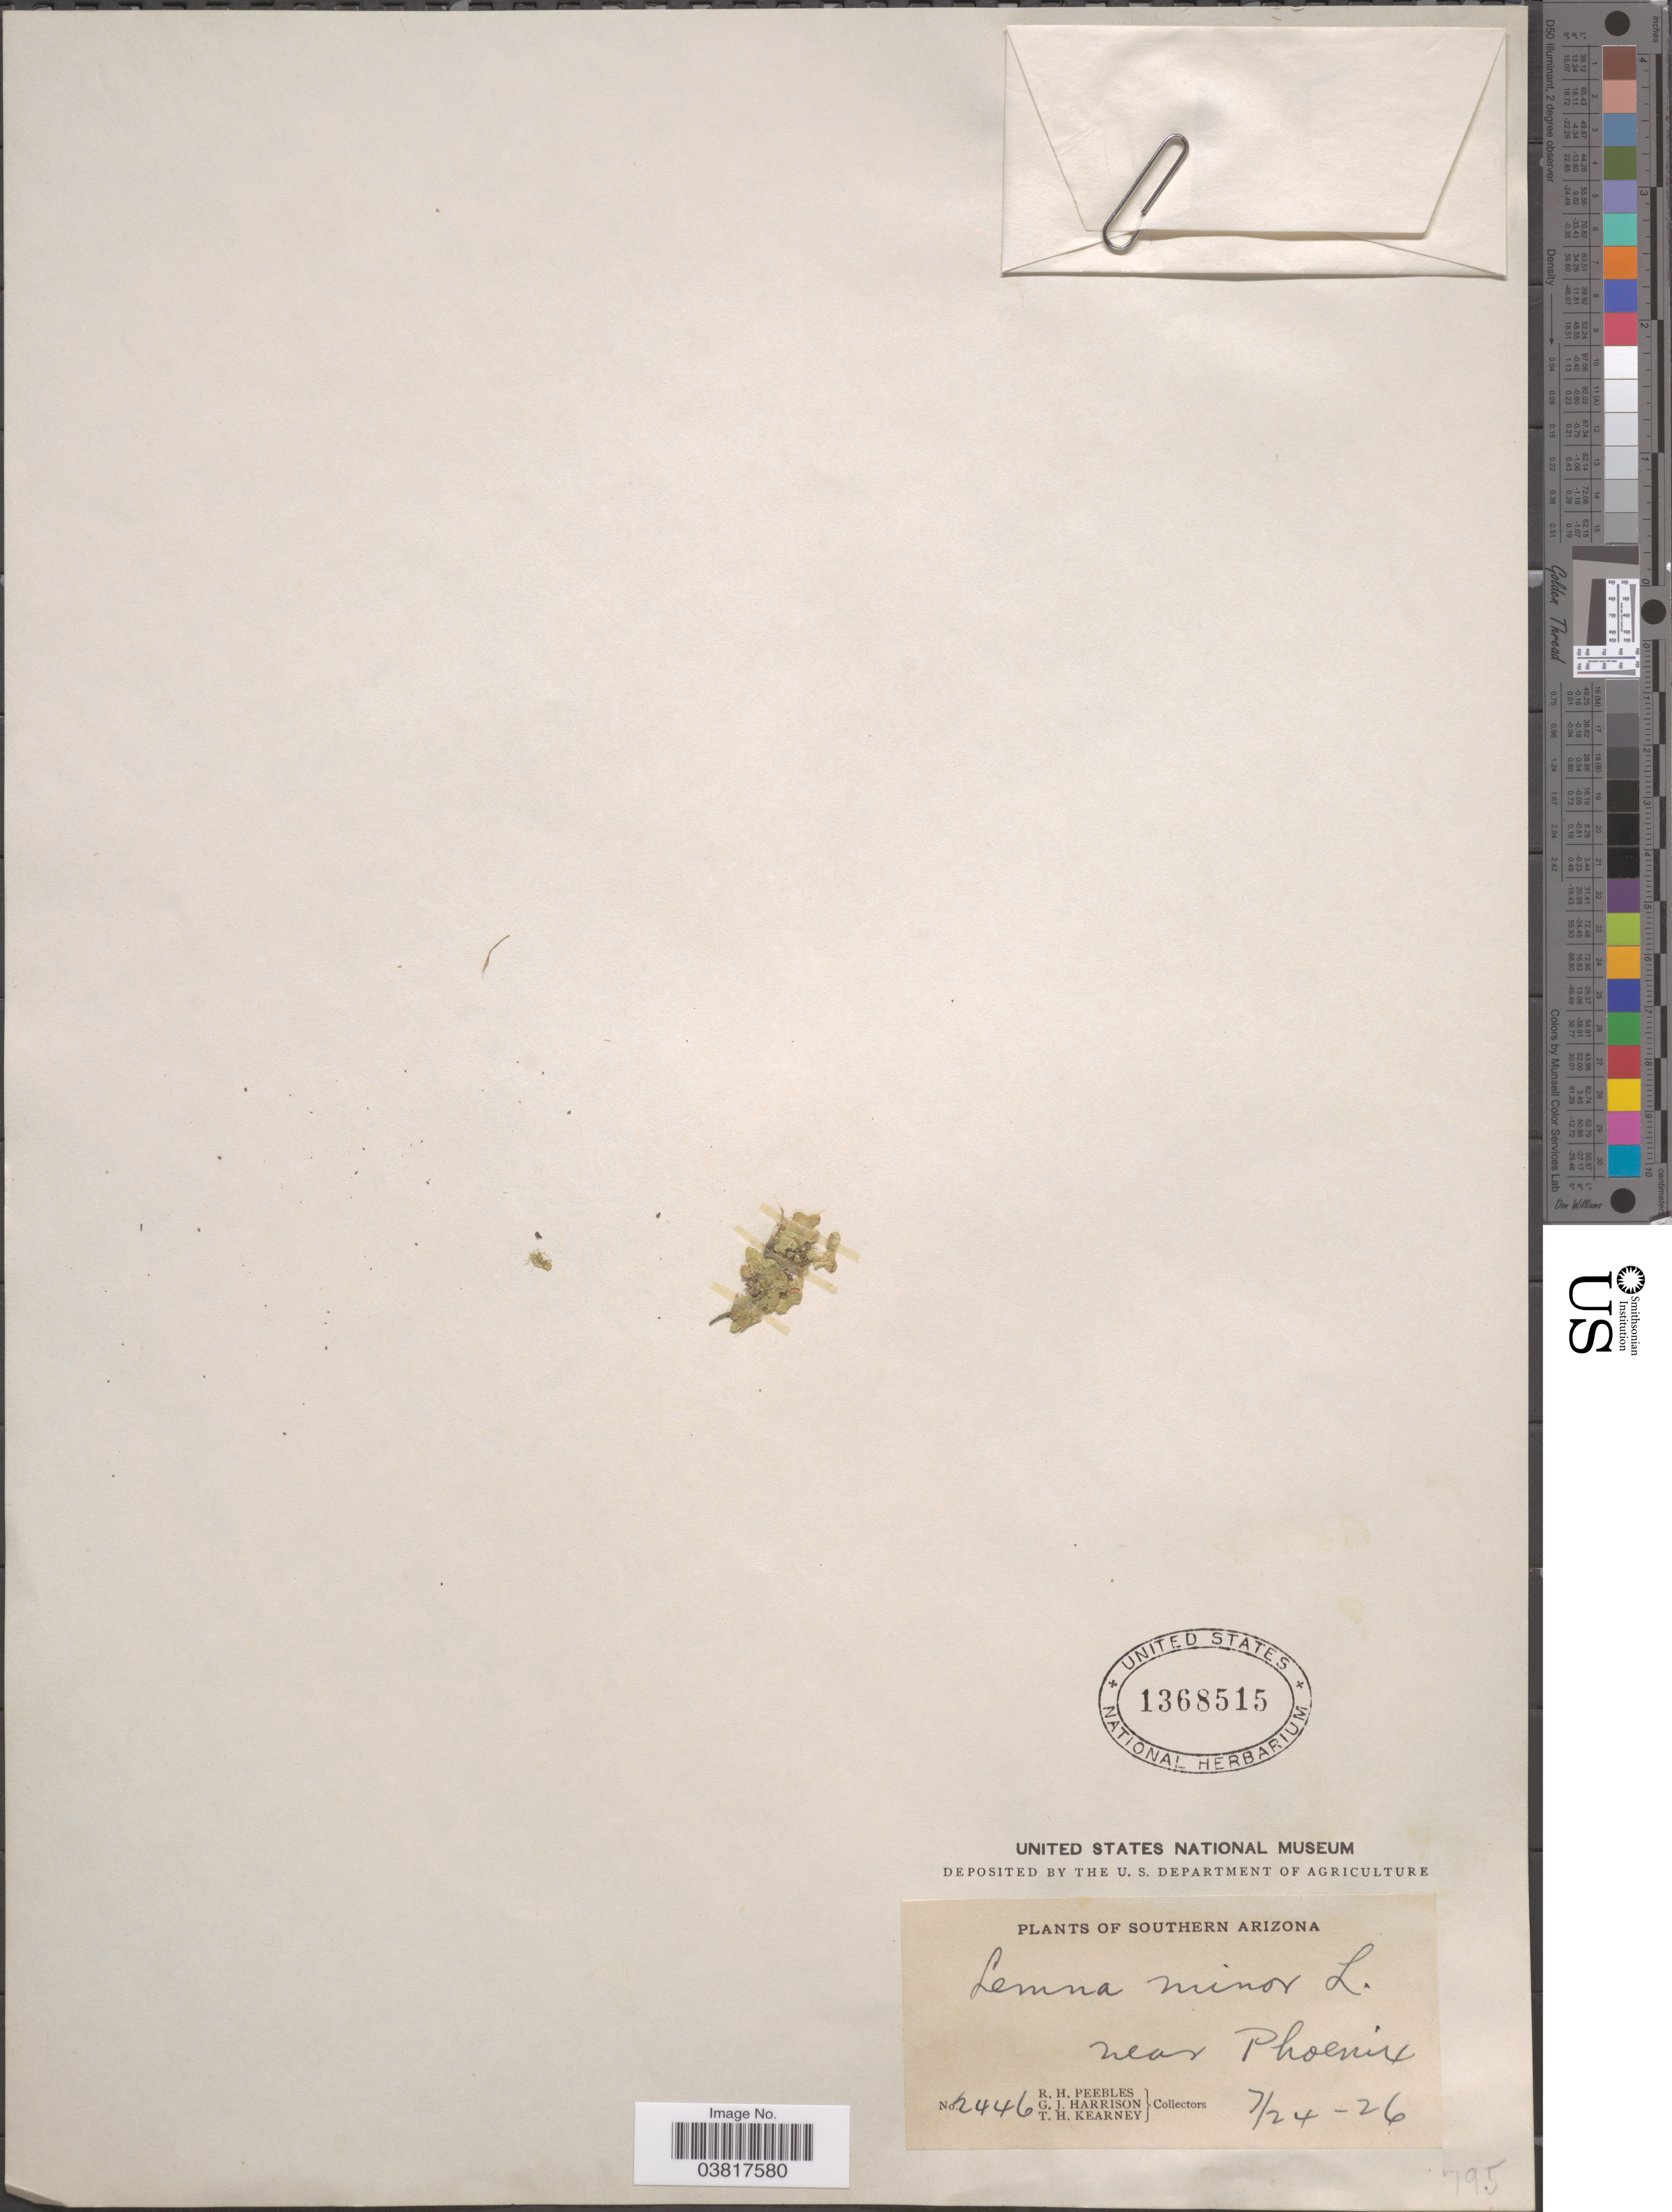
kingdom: Plantae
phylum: Tracheophyta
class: Liliopsida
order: Alismatales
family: Araceae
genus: Lemna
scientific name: Lemna minor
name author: L.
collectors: R. H. Peebles, G. J. Harrison & T. H. Kearney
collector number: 2446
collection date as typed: Transcribed d/m/y: 24/7/26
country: United States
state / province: Arizona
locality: Southern Arizona. Near Phoenix.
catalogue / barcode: US 1368515